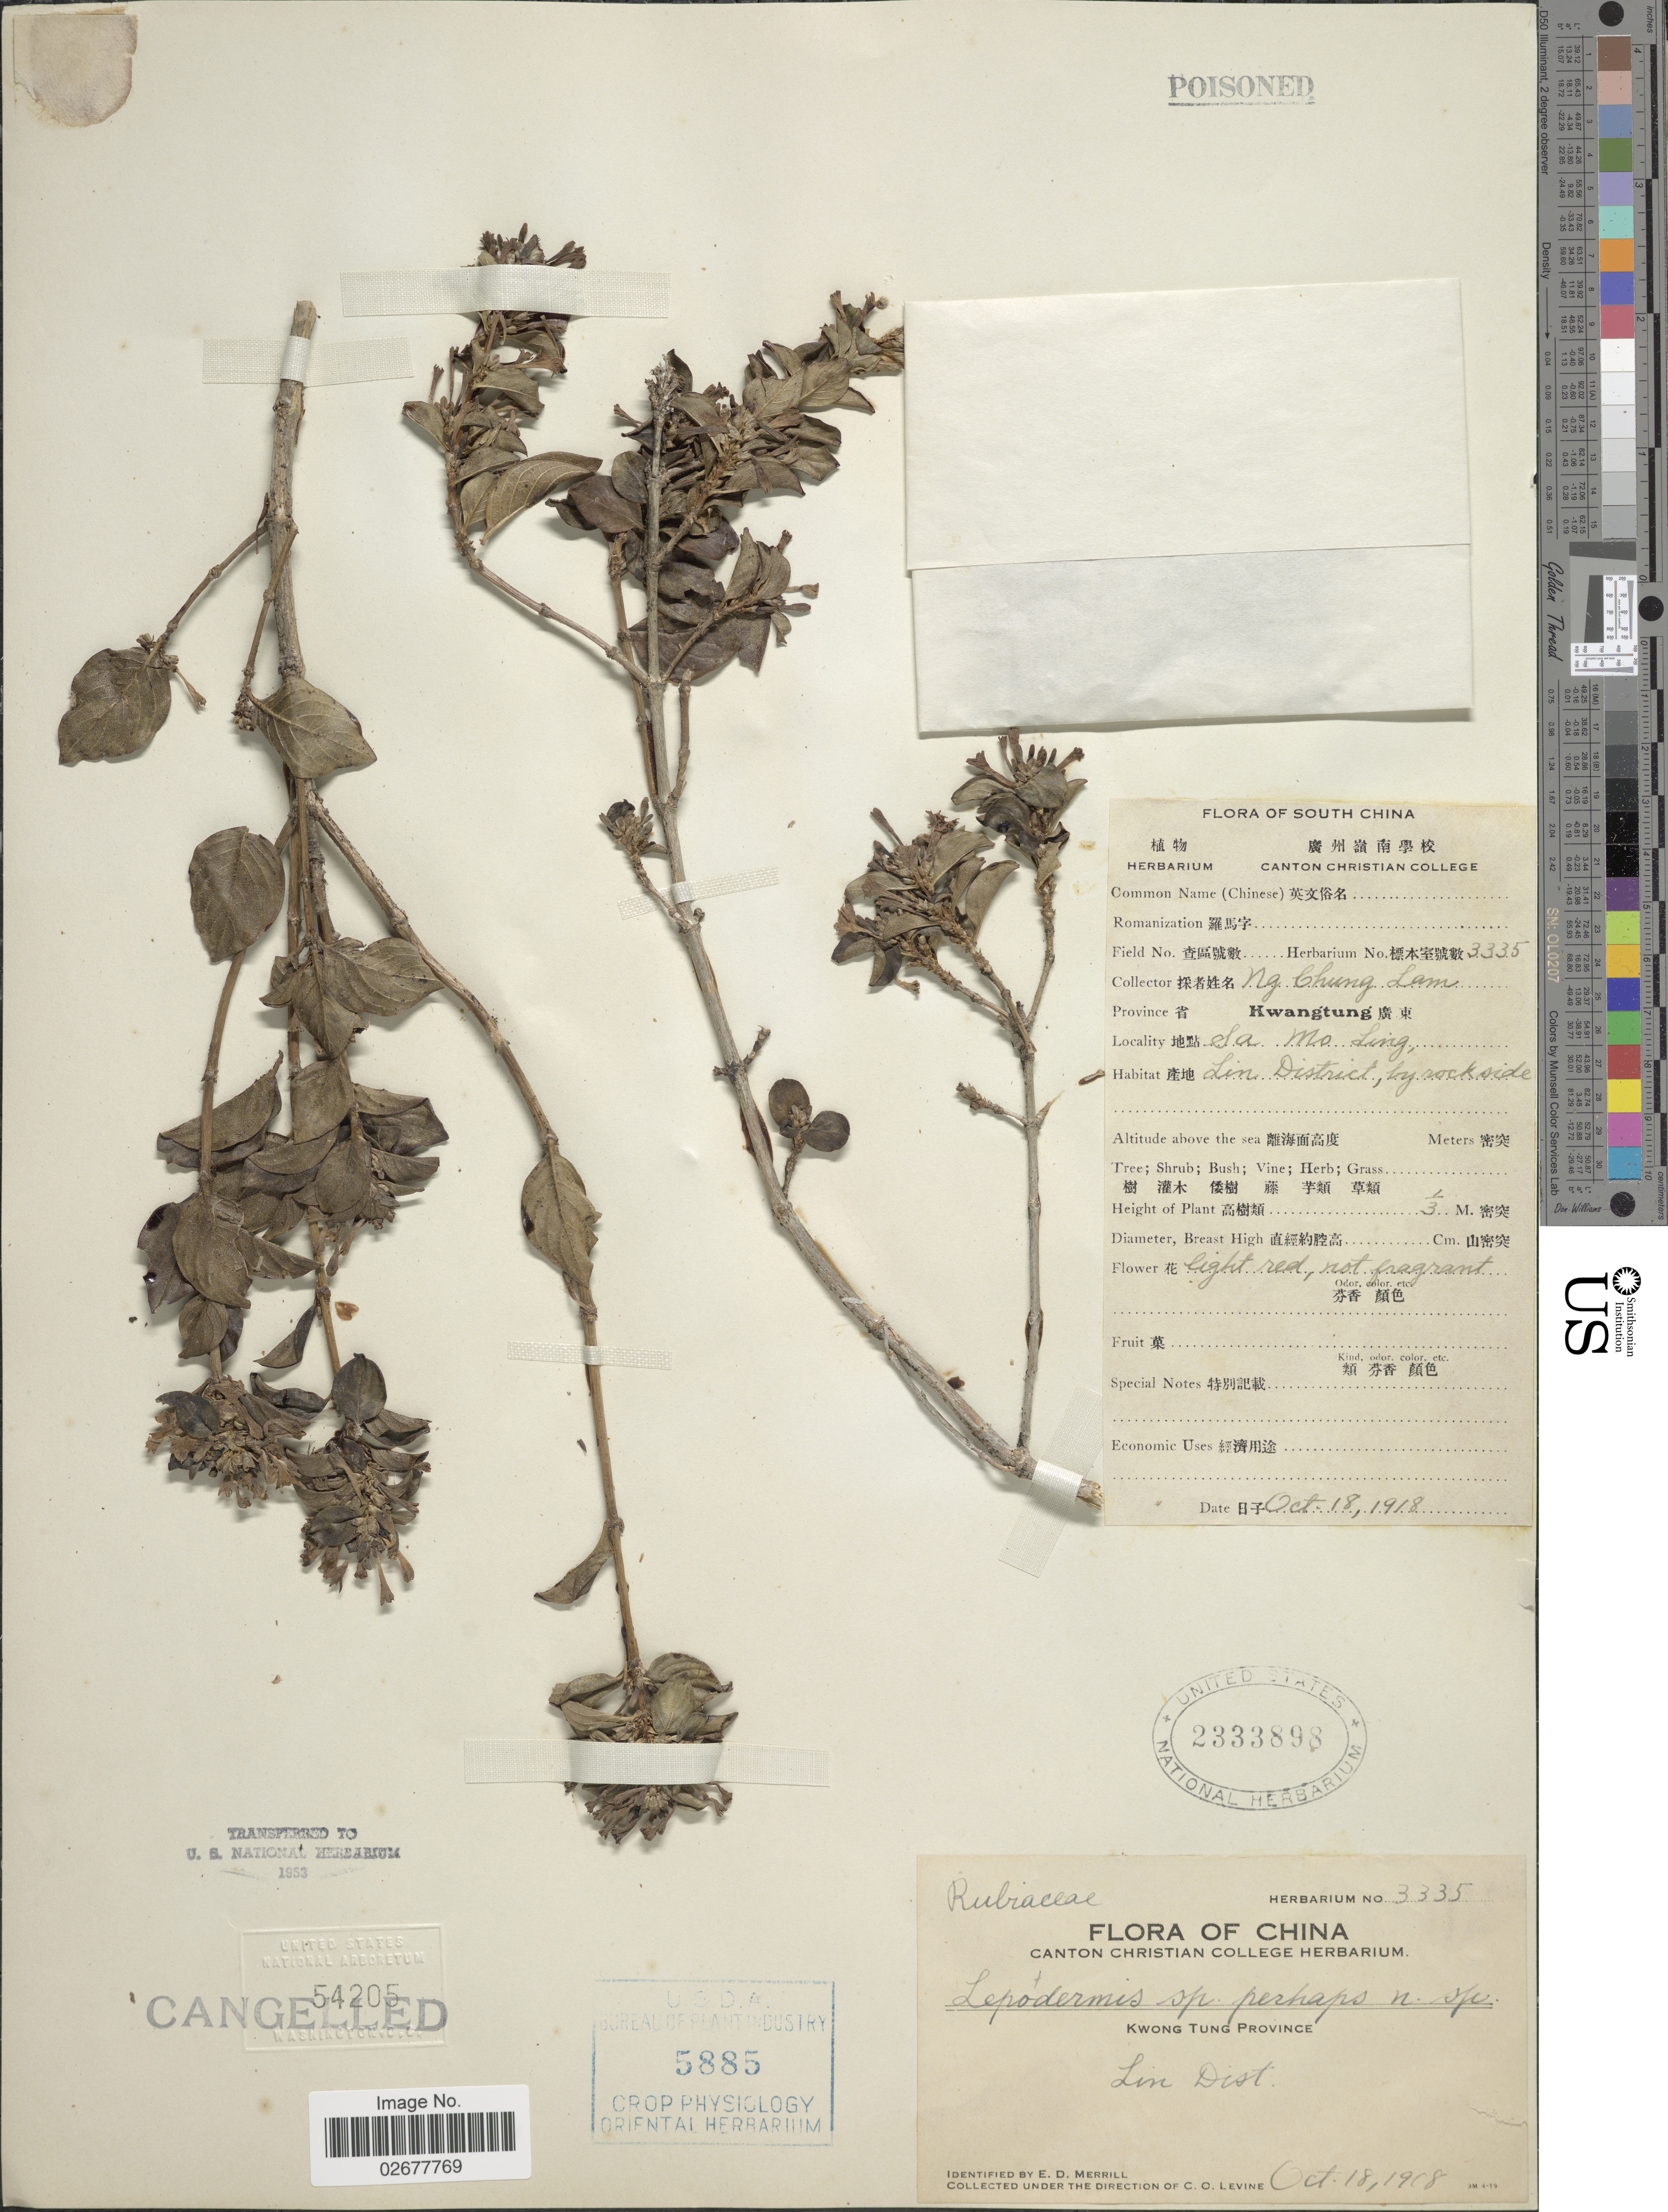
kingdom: Plantae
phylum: Tracheophyta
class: Magnoliopsida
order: Gentianales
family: Rubiaceae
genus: Leptodermis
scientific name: Leptodermis sp.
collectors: N. C. Lam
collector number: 3335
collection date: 1918-10-18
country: China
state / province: Guangdong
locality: Province: Kwangtung. Sa Mo Ling. Lin District, by rockside. South China.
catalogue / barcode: US 2333898